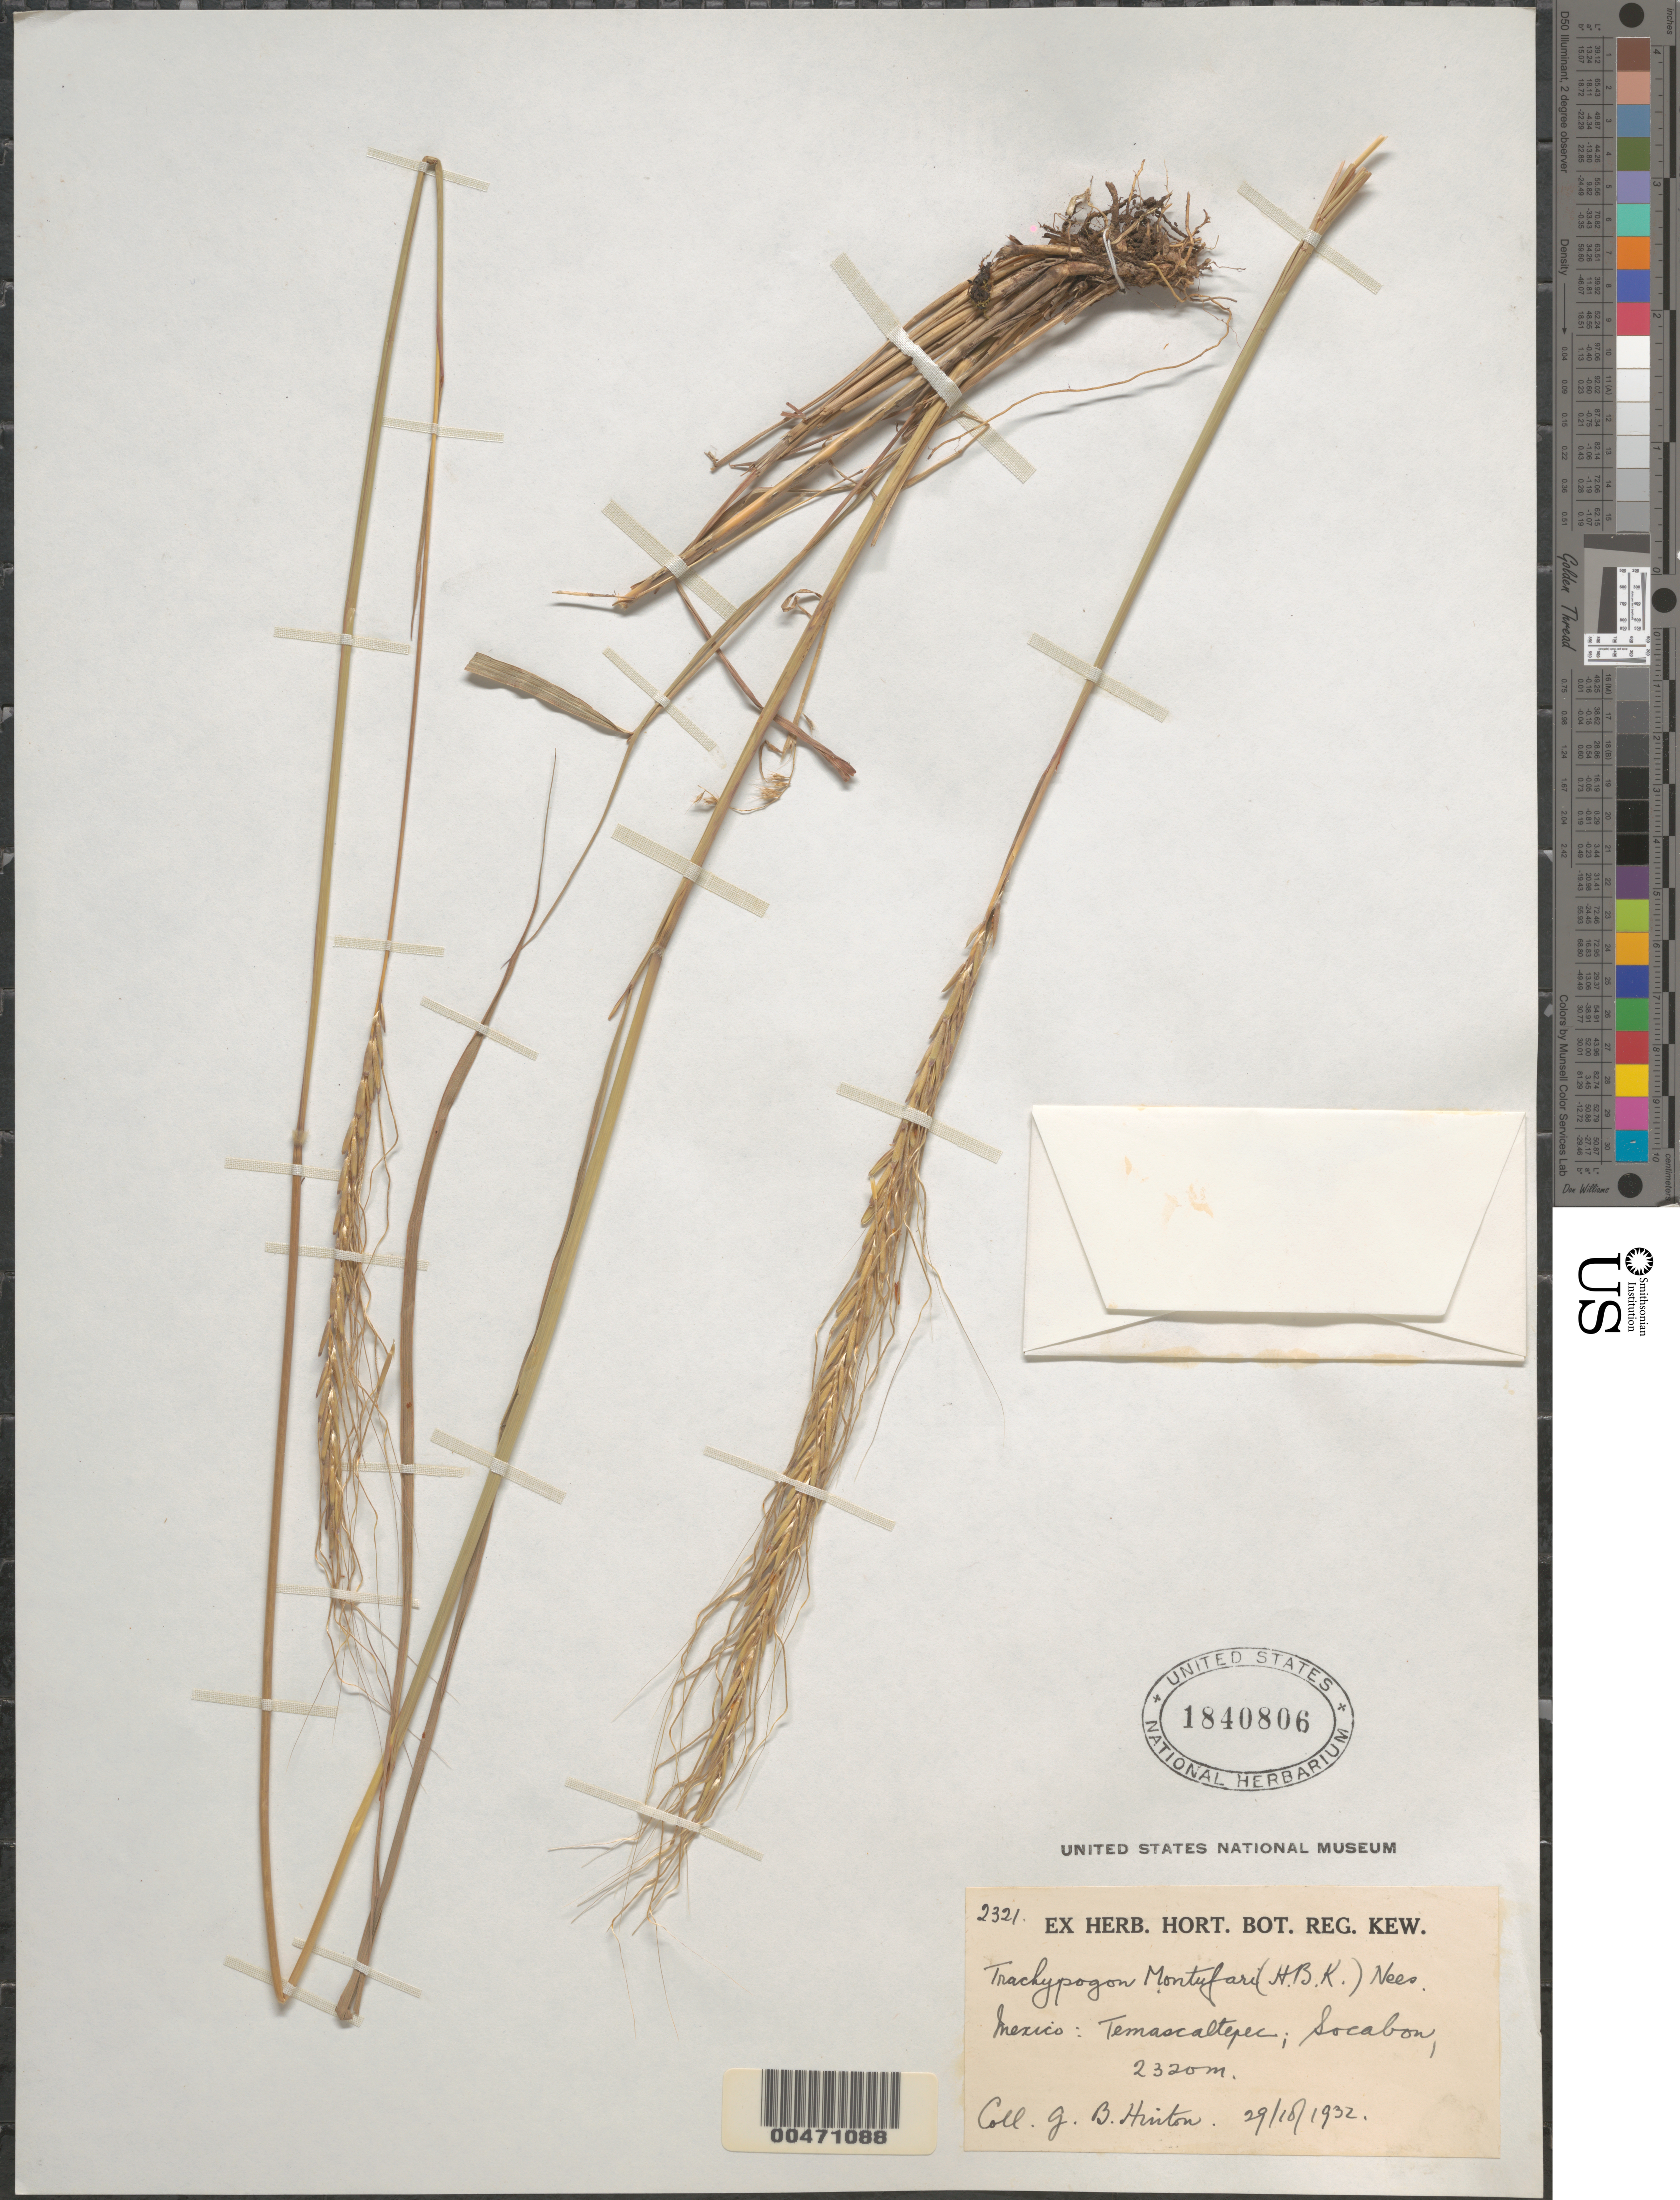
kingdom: Plantae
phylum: Tracheophyta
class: Liliopsida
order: Poales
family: Poaceae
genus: Trachypogon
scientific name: Trachypogon sp.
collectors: G. B. Hinton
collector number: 2321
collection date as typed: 29 Oct 1932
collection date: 1932-10-29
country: Mexico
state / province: México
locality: Temascaltepec, Socabon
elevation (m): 2320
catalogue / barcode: US 1840806